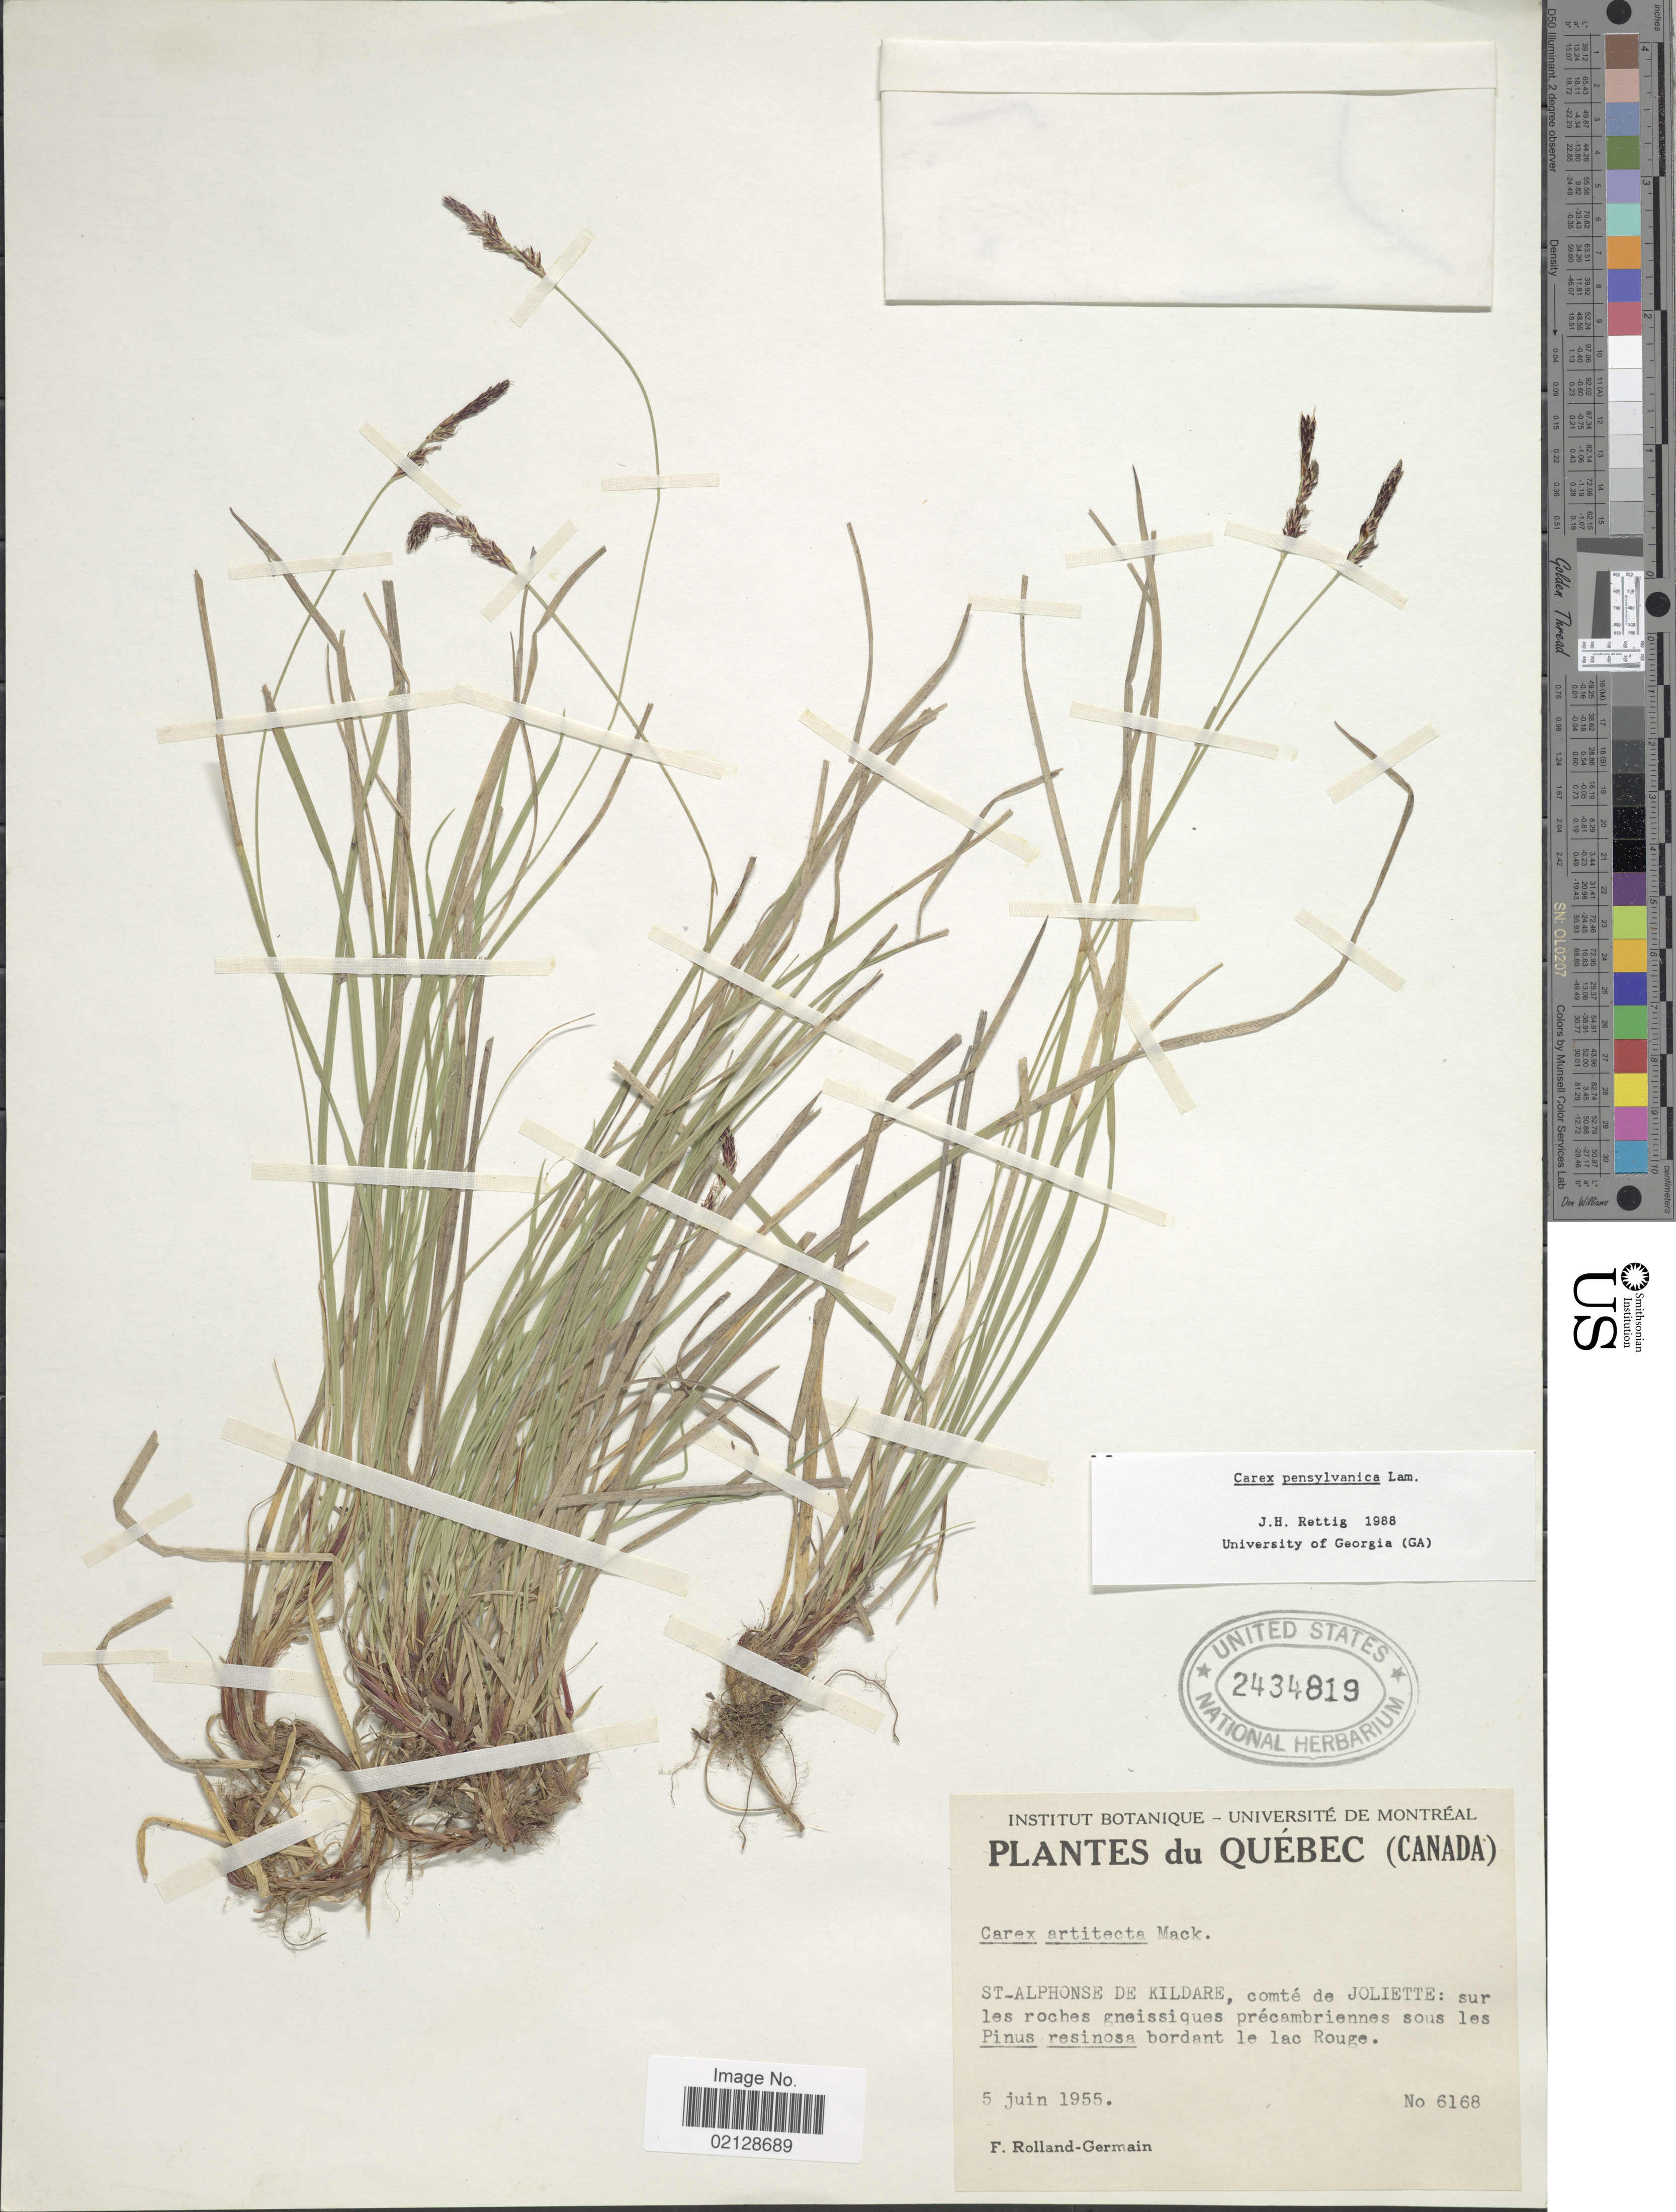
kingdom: Plantae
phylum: Tracheophyta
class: Liliopsida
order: Poales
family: Cyperaceae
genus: Carex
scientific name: Carex pensylvanica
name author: Lam.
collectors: Rolland-Germain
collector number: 6168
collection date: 1955-06-05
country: Canada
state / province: Quebec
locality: St-Alphones De Ki;dare, comte de Joliette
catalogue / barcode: US 2434819